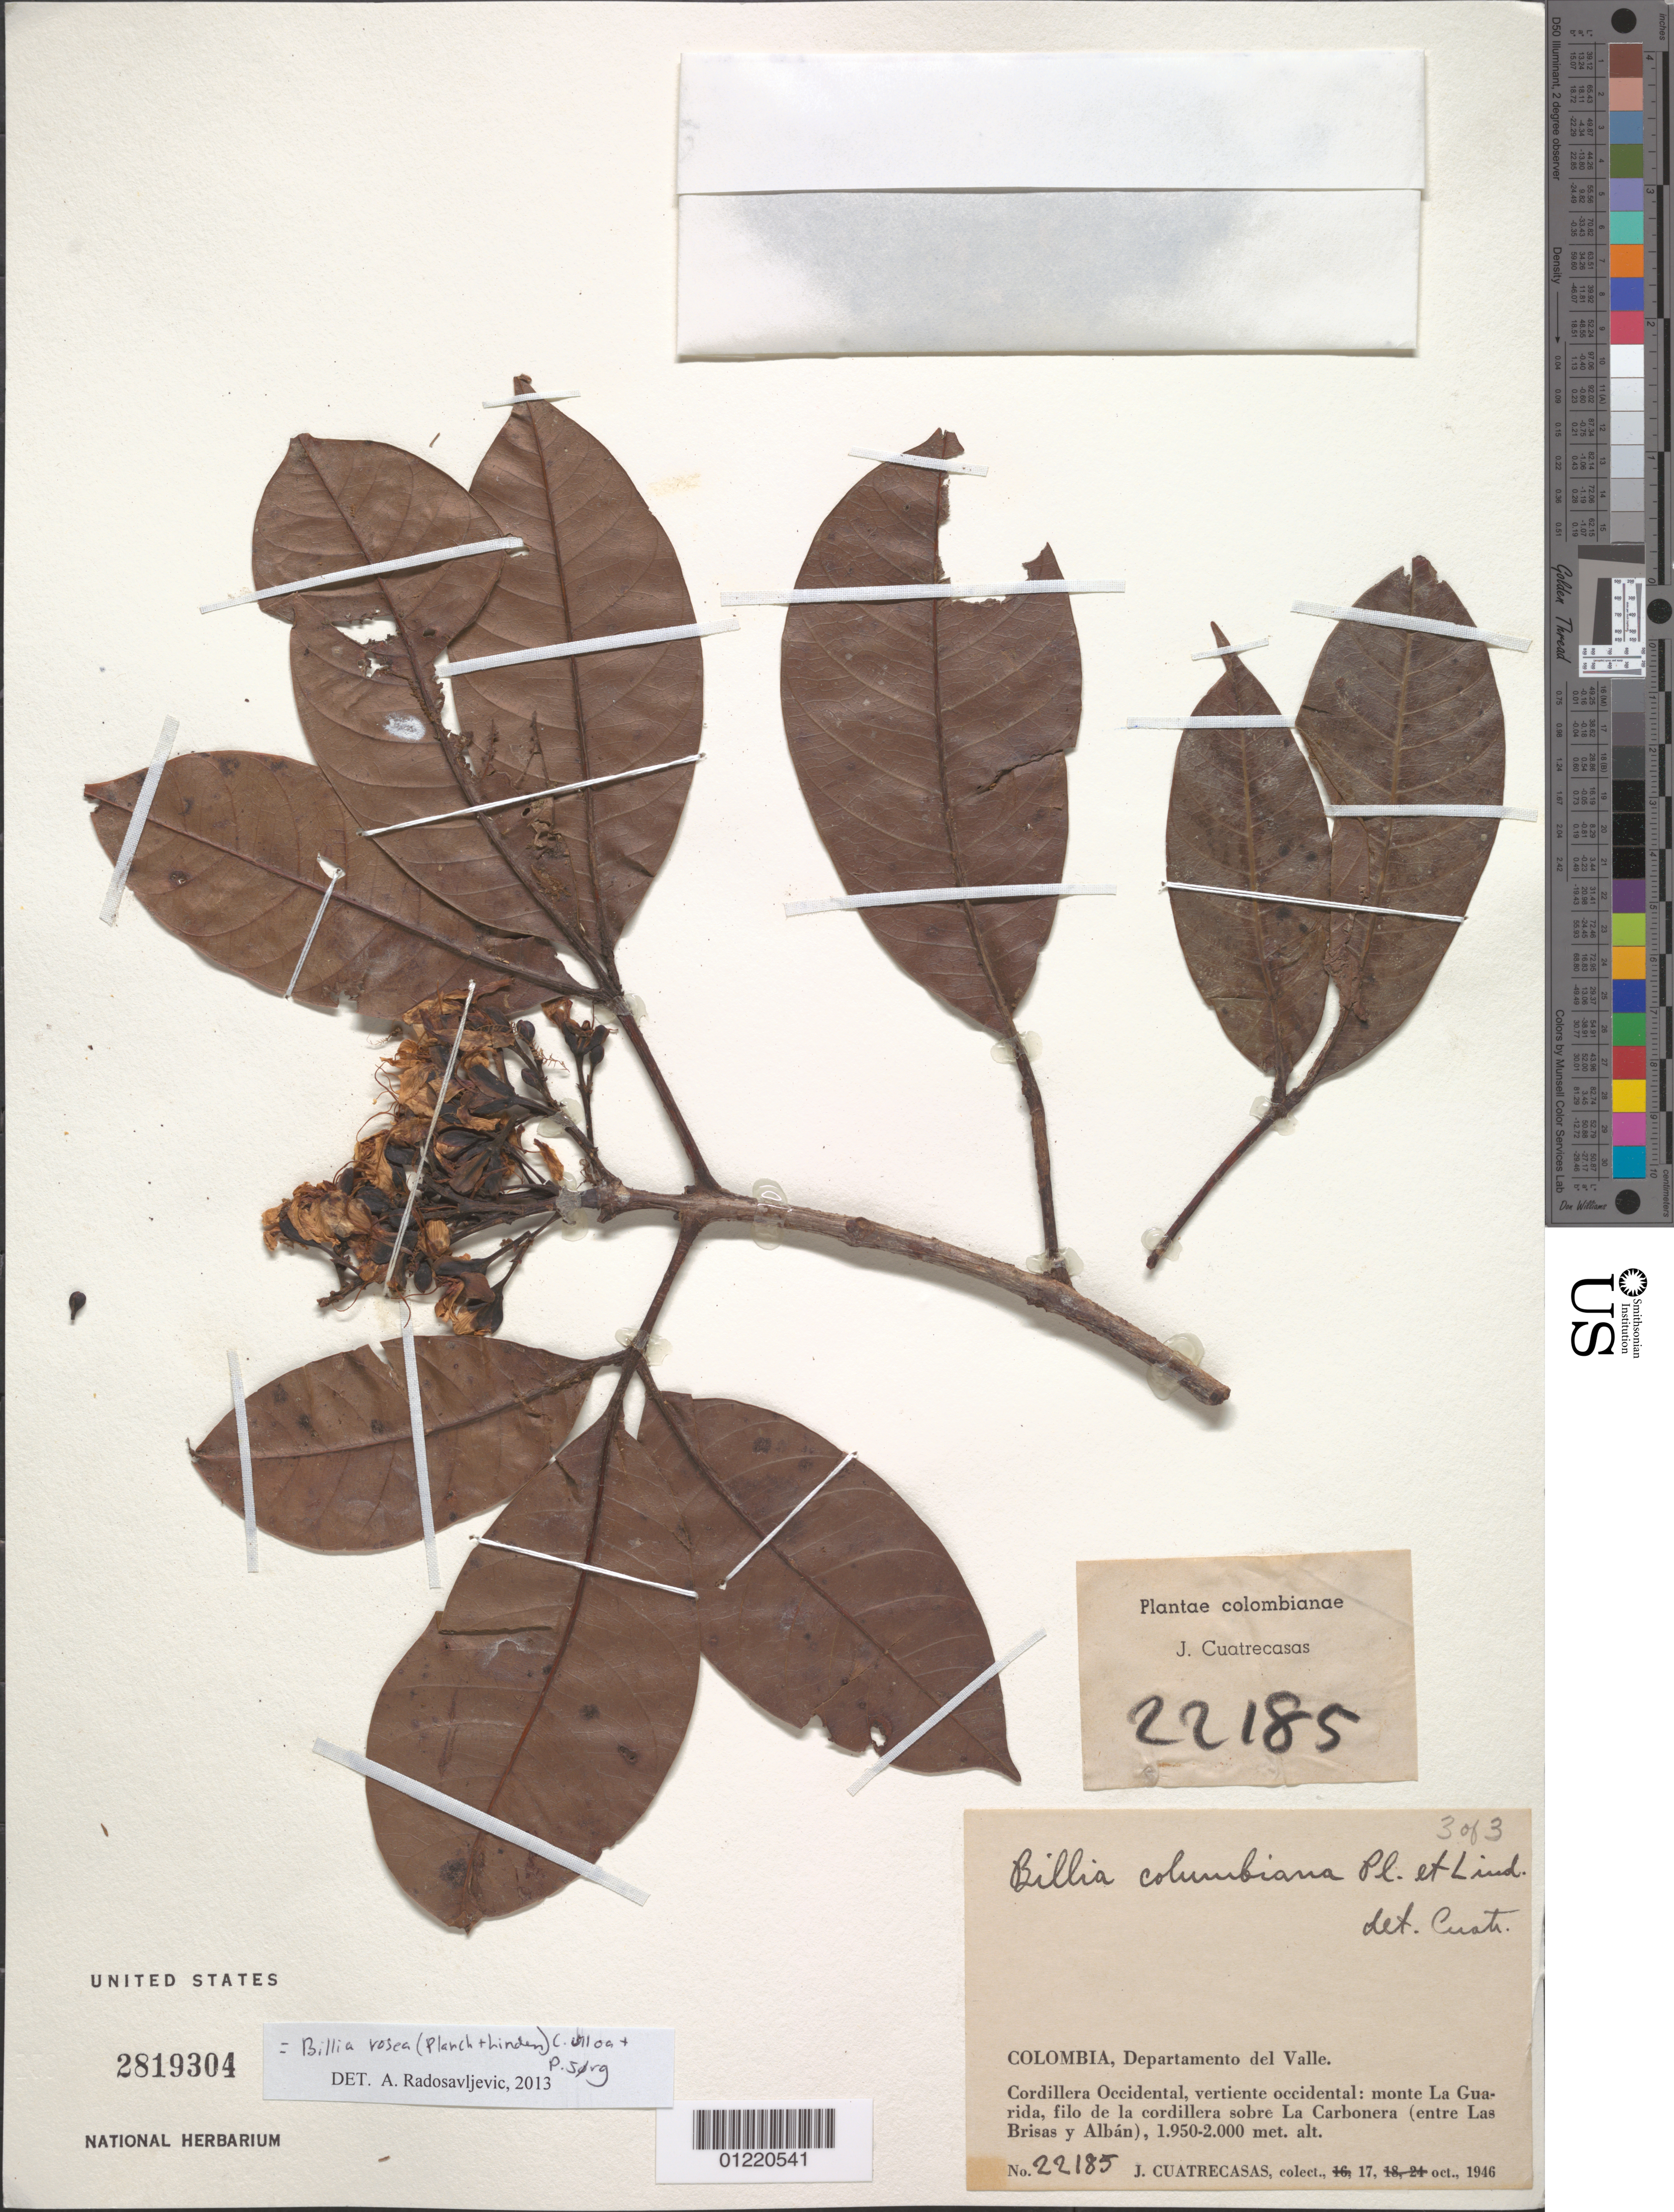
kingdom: Plantae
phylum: Tracheophyta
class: Magnoliopsida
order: Sapindales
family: Sapindaceae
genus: Billia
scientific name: Billia rosea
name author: (Planch. & Linden) C. Ulloa & P.M. Jørg.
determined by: Radosavljevic, Aleksandar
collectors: J. Cuatrecasas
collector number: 22185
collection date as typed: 17 Oct 1946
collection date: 1946-10-17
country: Colombia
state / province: Valle del Cauca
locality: Cordillera Occidental, vertiente occidental: monte La Guarida, filo de la cordillera sobre La Carbonera (entre Las Brisas y Albán).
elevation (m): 1950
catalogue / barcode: US 2819304